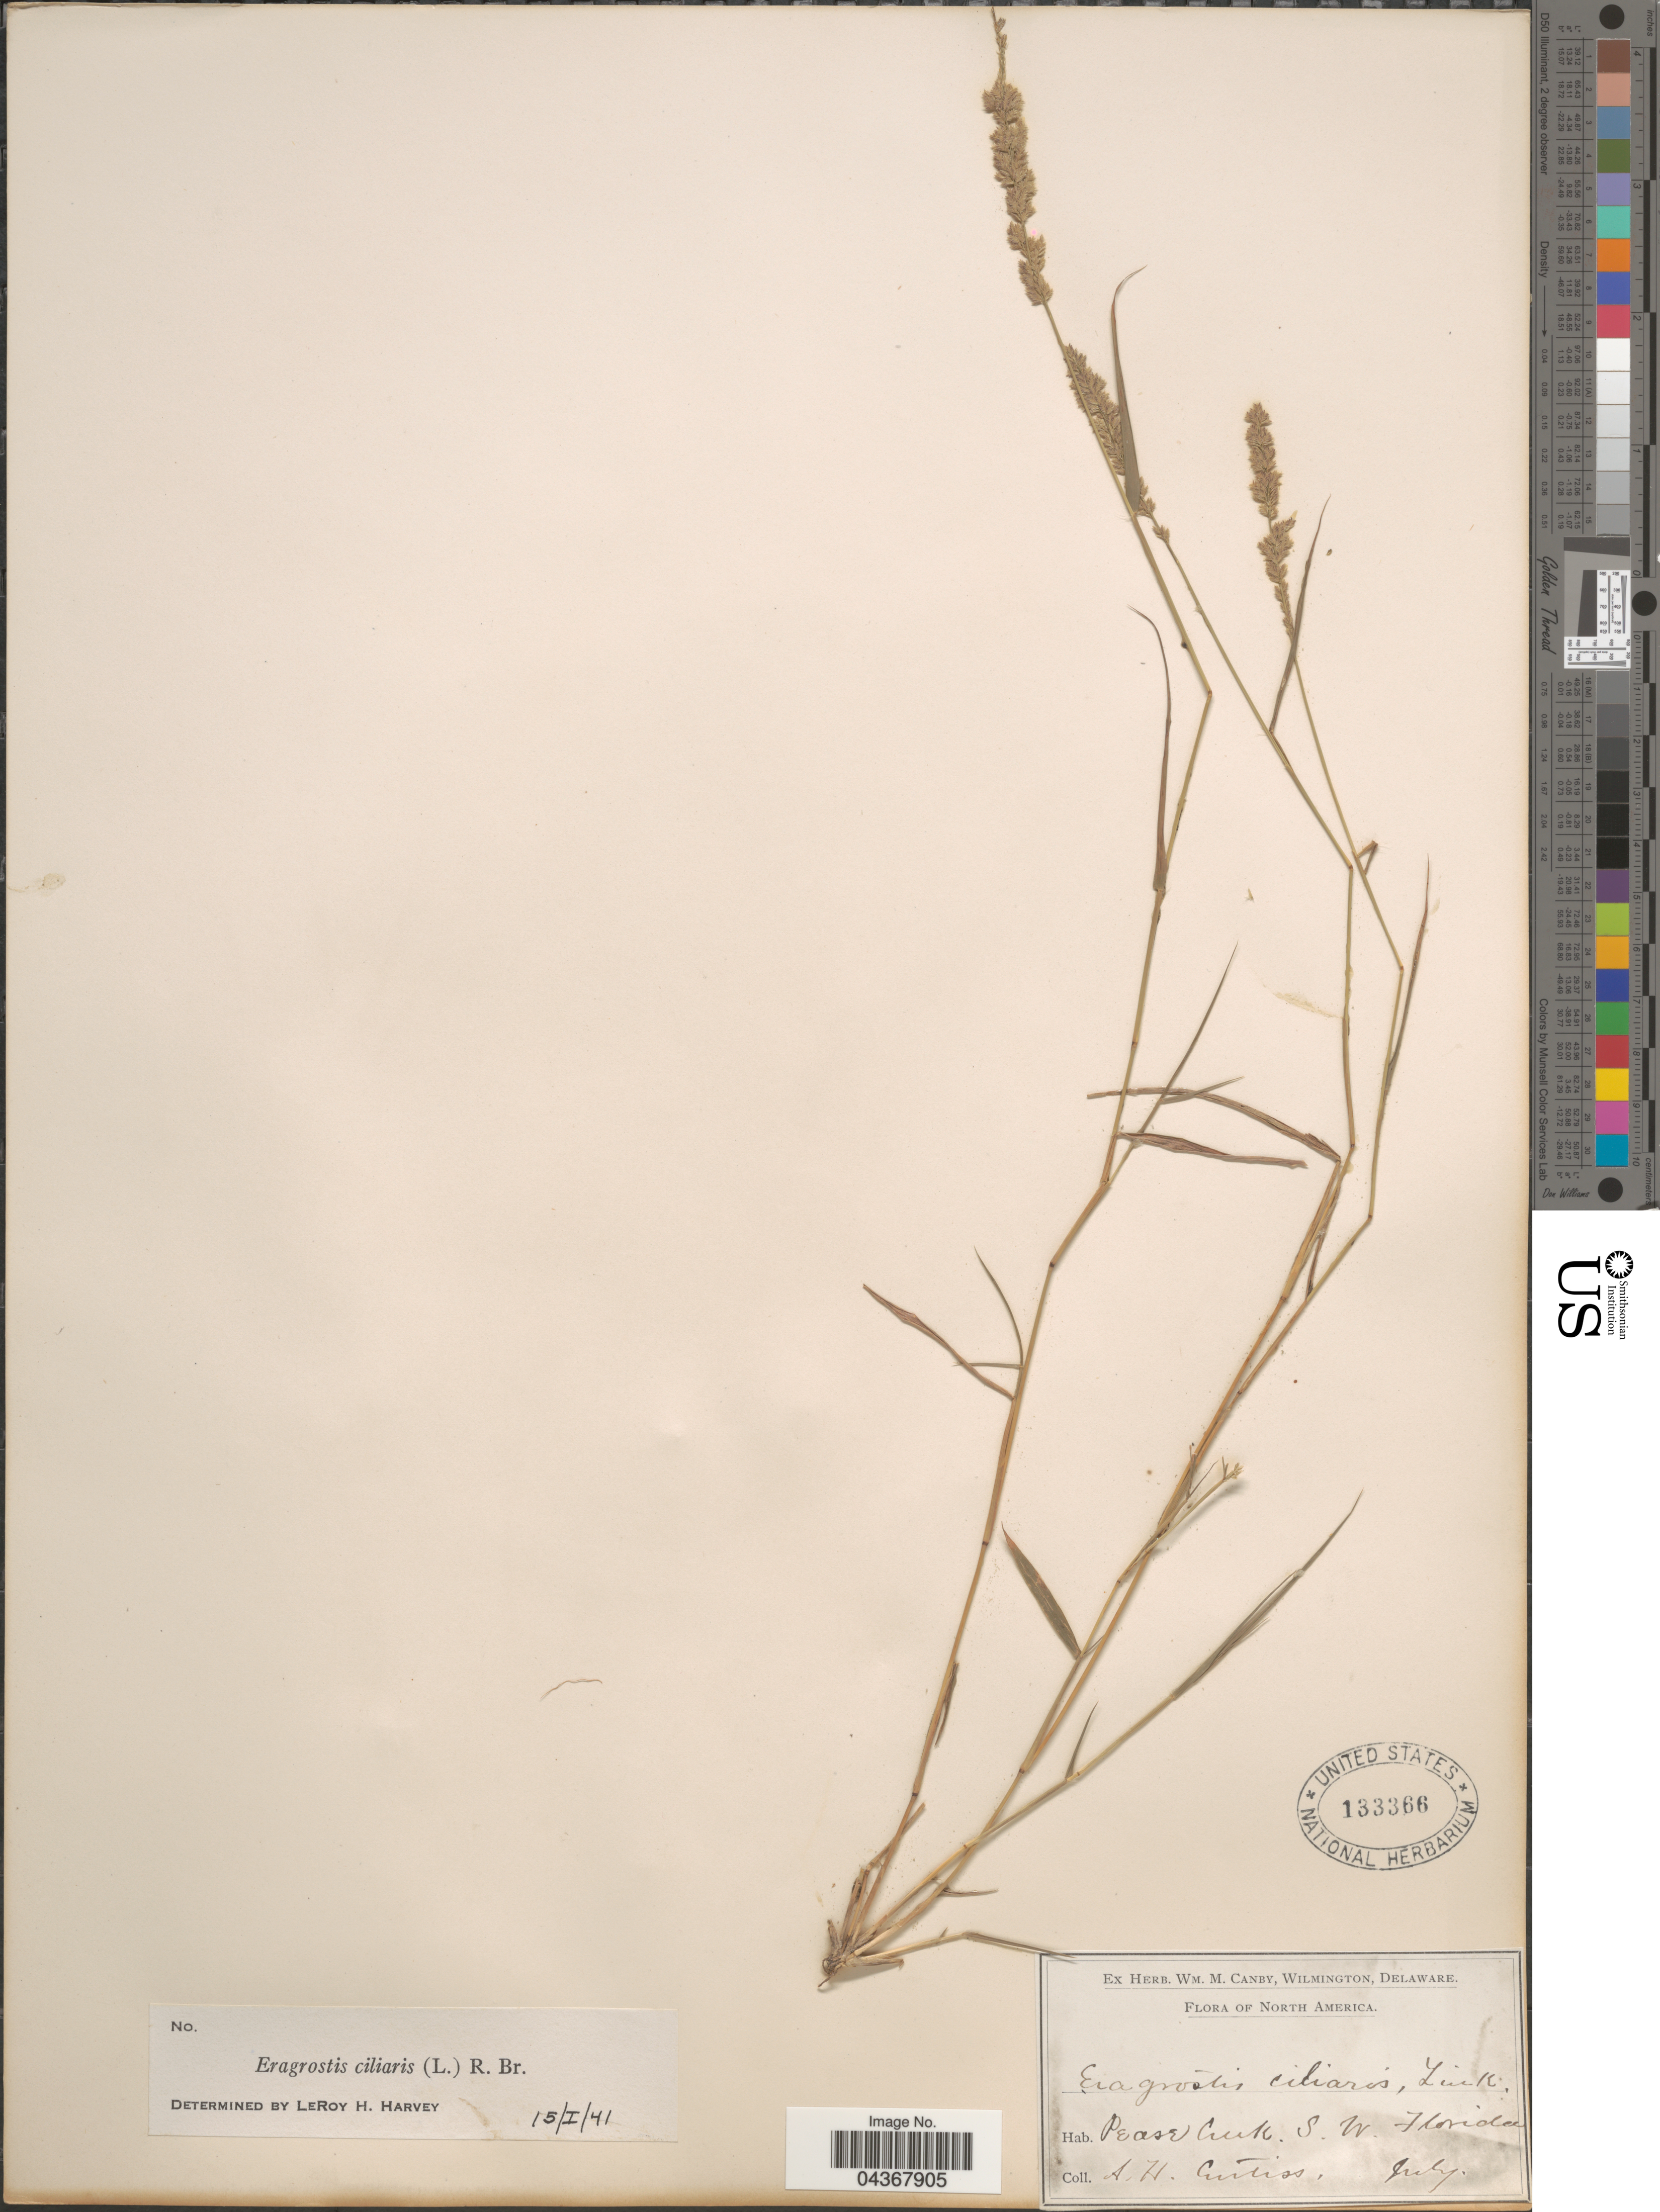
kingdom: Plantae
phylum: Tracheophyta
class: Liliopsida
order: Poales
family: Poaceae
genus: Eragrostis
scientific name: Eragrostis ciliaris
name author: (L.) R. Br.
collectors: A. H. Curtiss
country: United States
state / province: Florida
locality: Pease Creek. S.W. Florida.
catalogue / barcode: US 133366